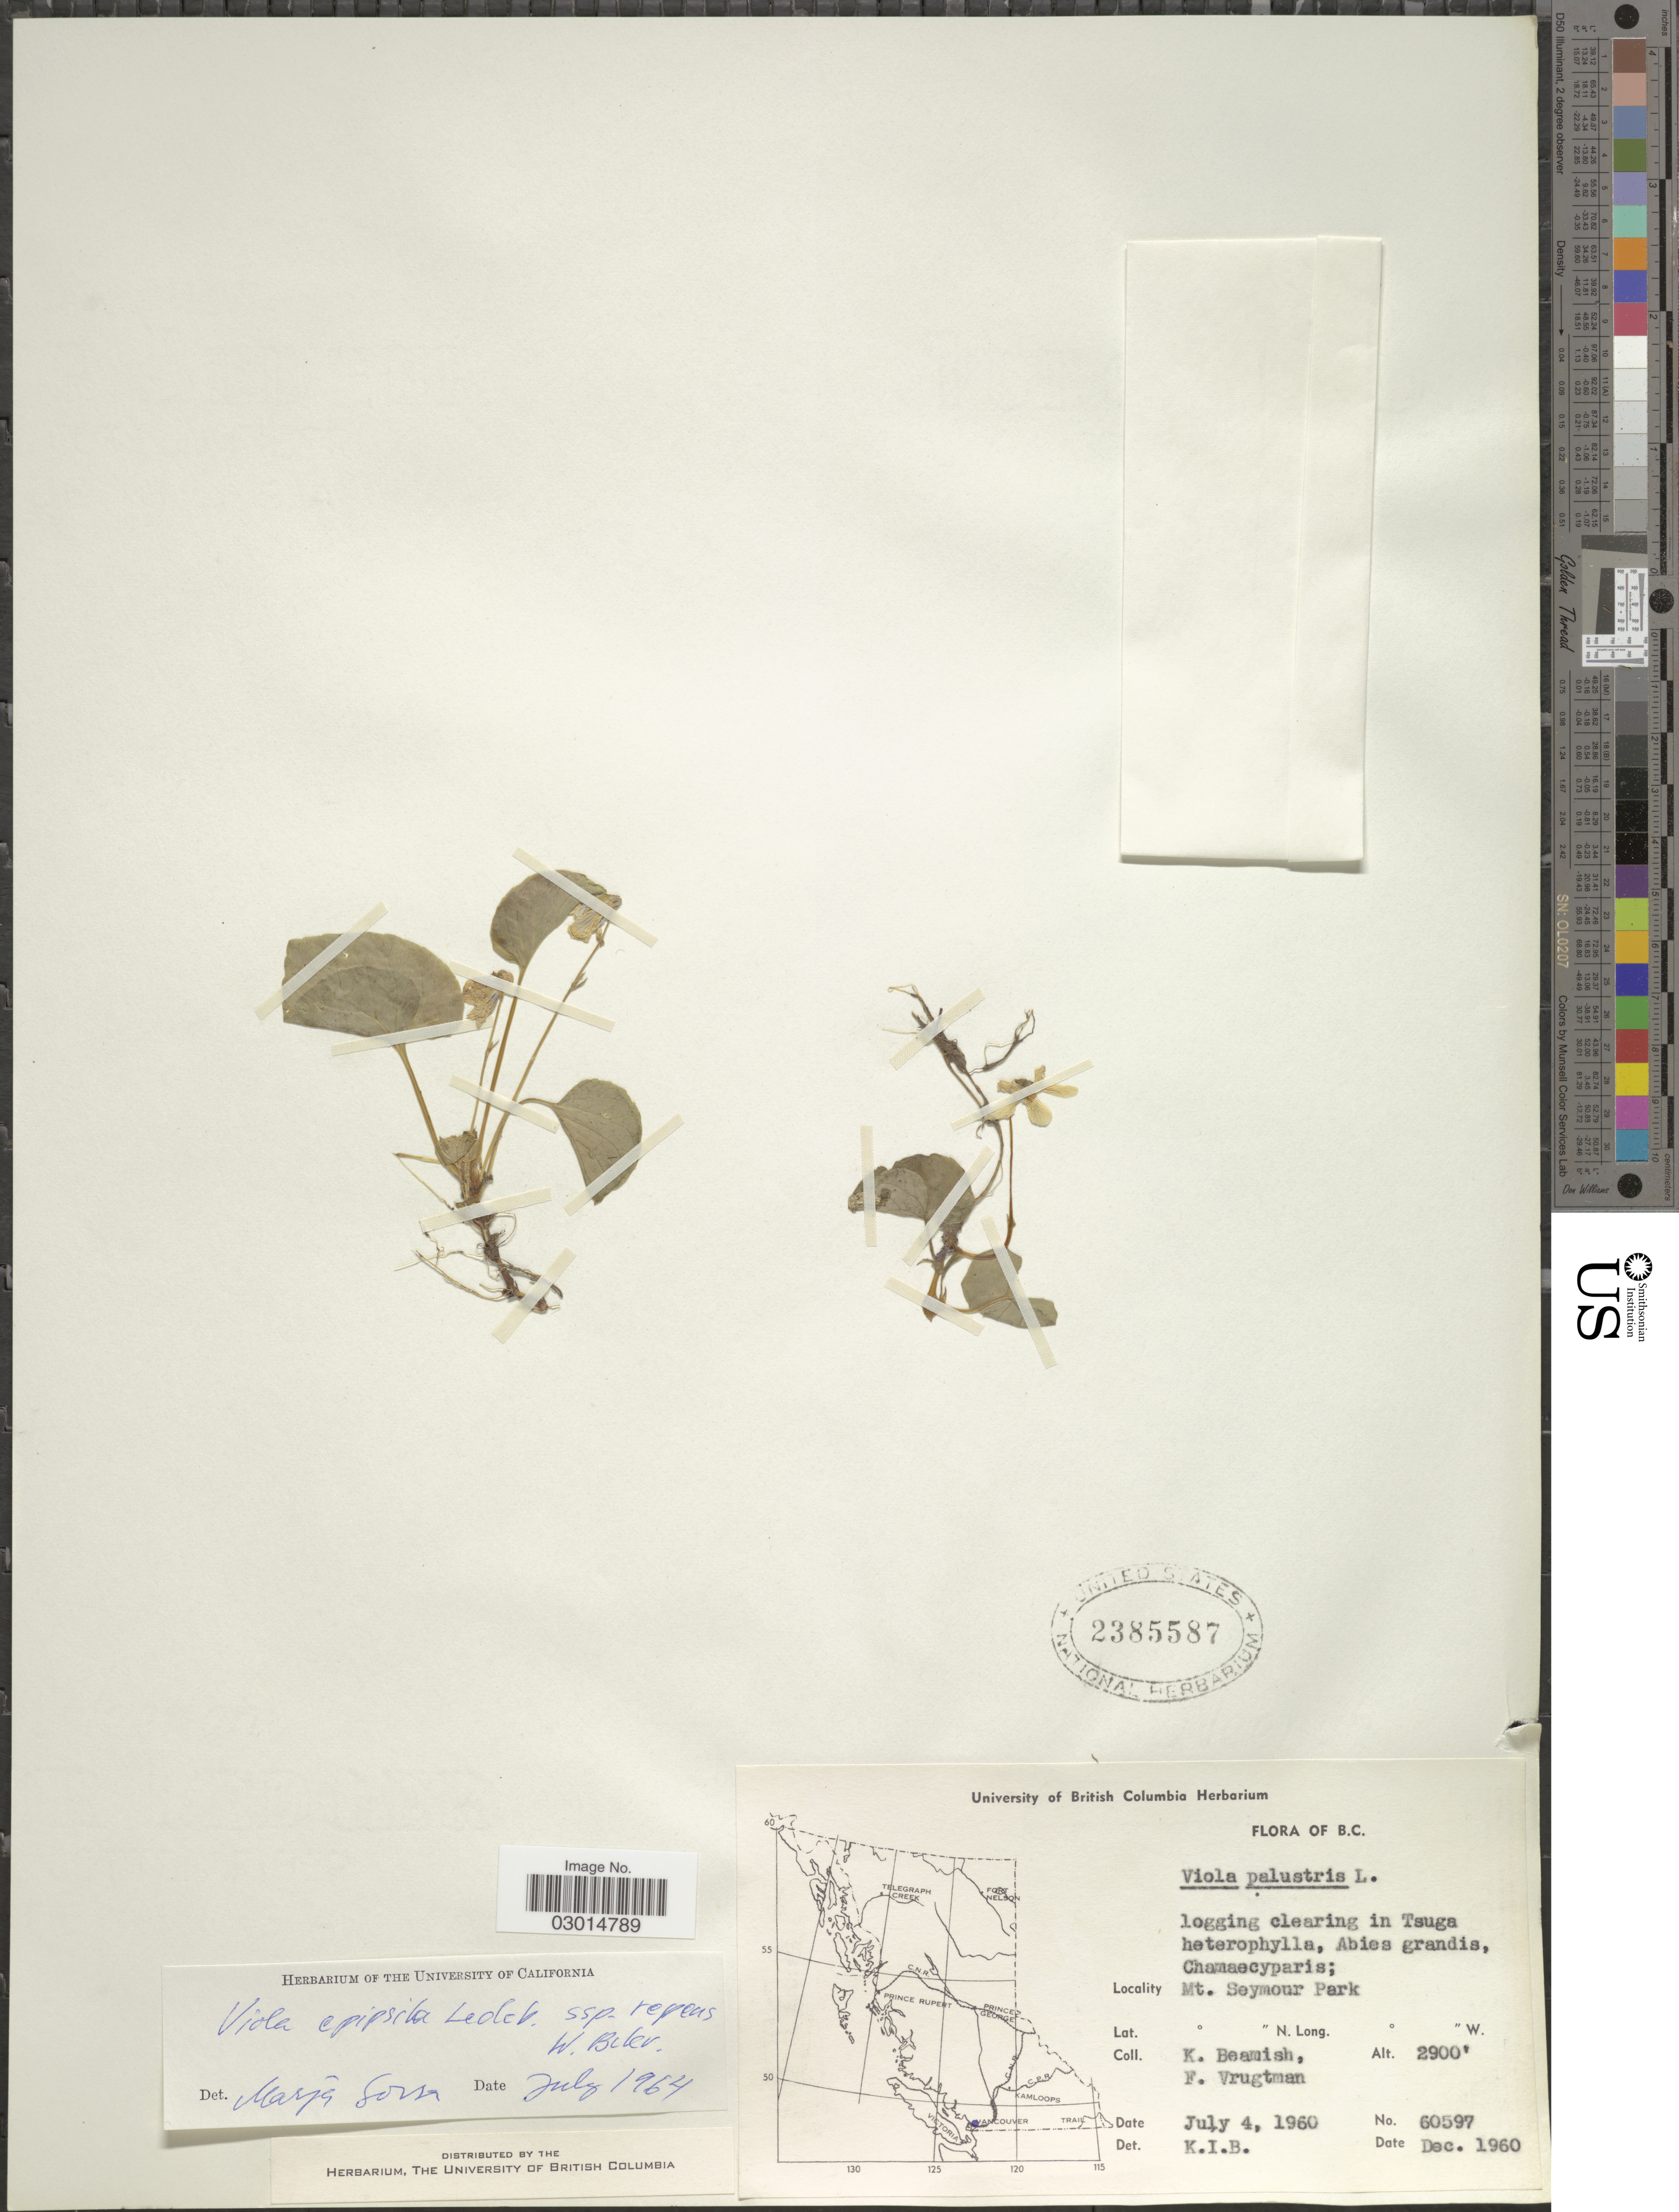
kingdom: Plantae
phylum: Tracheophyta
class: Magnoliopsida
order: Malpighiales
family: Violaceae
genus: Viola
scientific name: Viola epipsila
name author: Ledeb.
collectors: K. Beamish & F. Vrugtman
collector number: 60597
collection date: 1960-12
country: Canada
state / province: British Columbia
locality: Logging clearing in Tsuga heterophylla, Abies grandis, Chamaecyparis; Mt. Seymour Park.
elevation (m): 884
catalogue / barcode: US 2385587